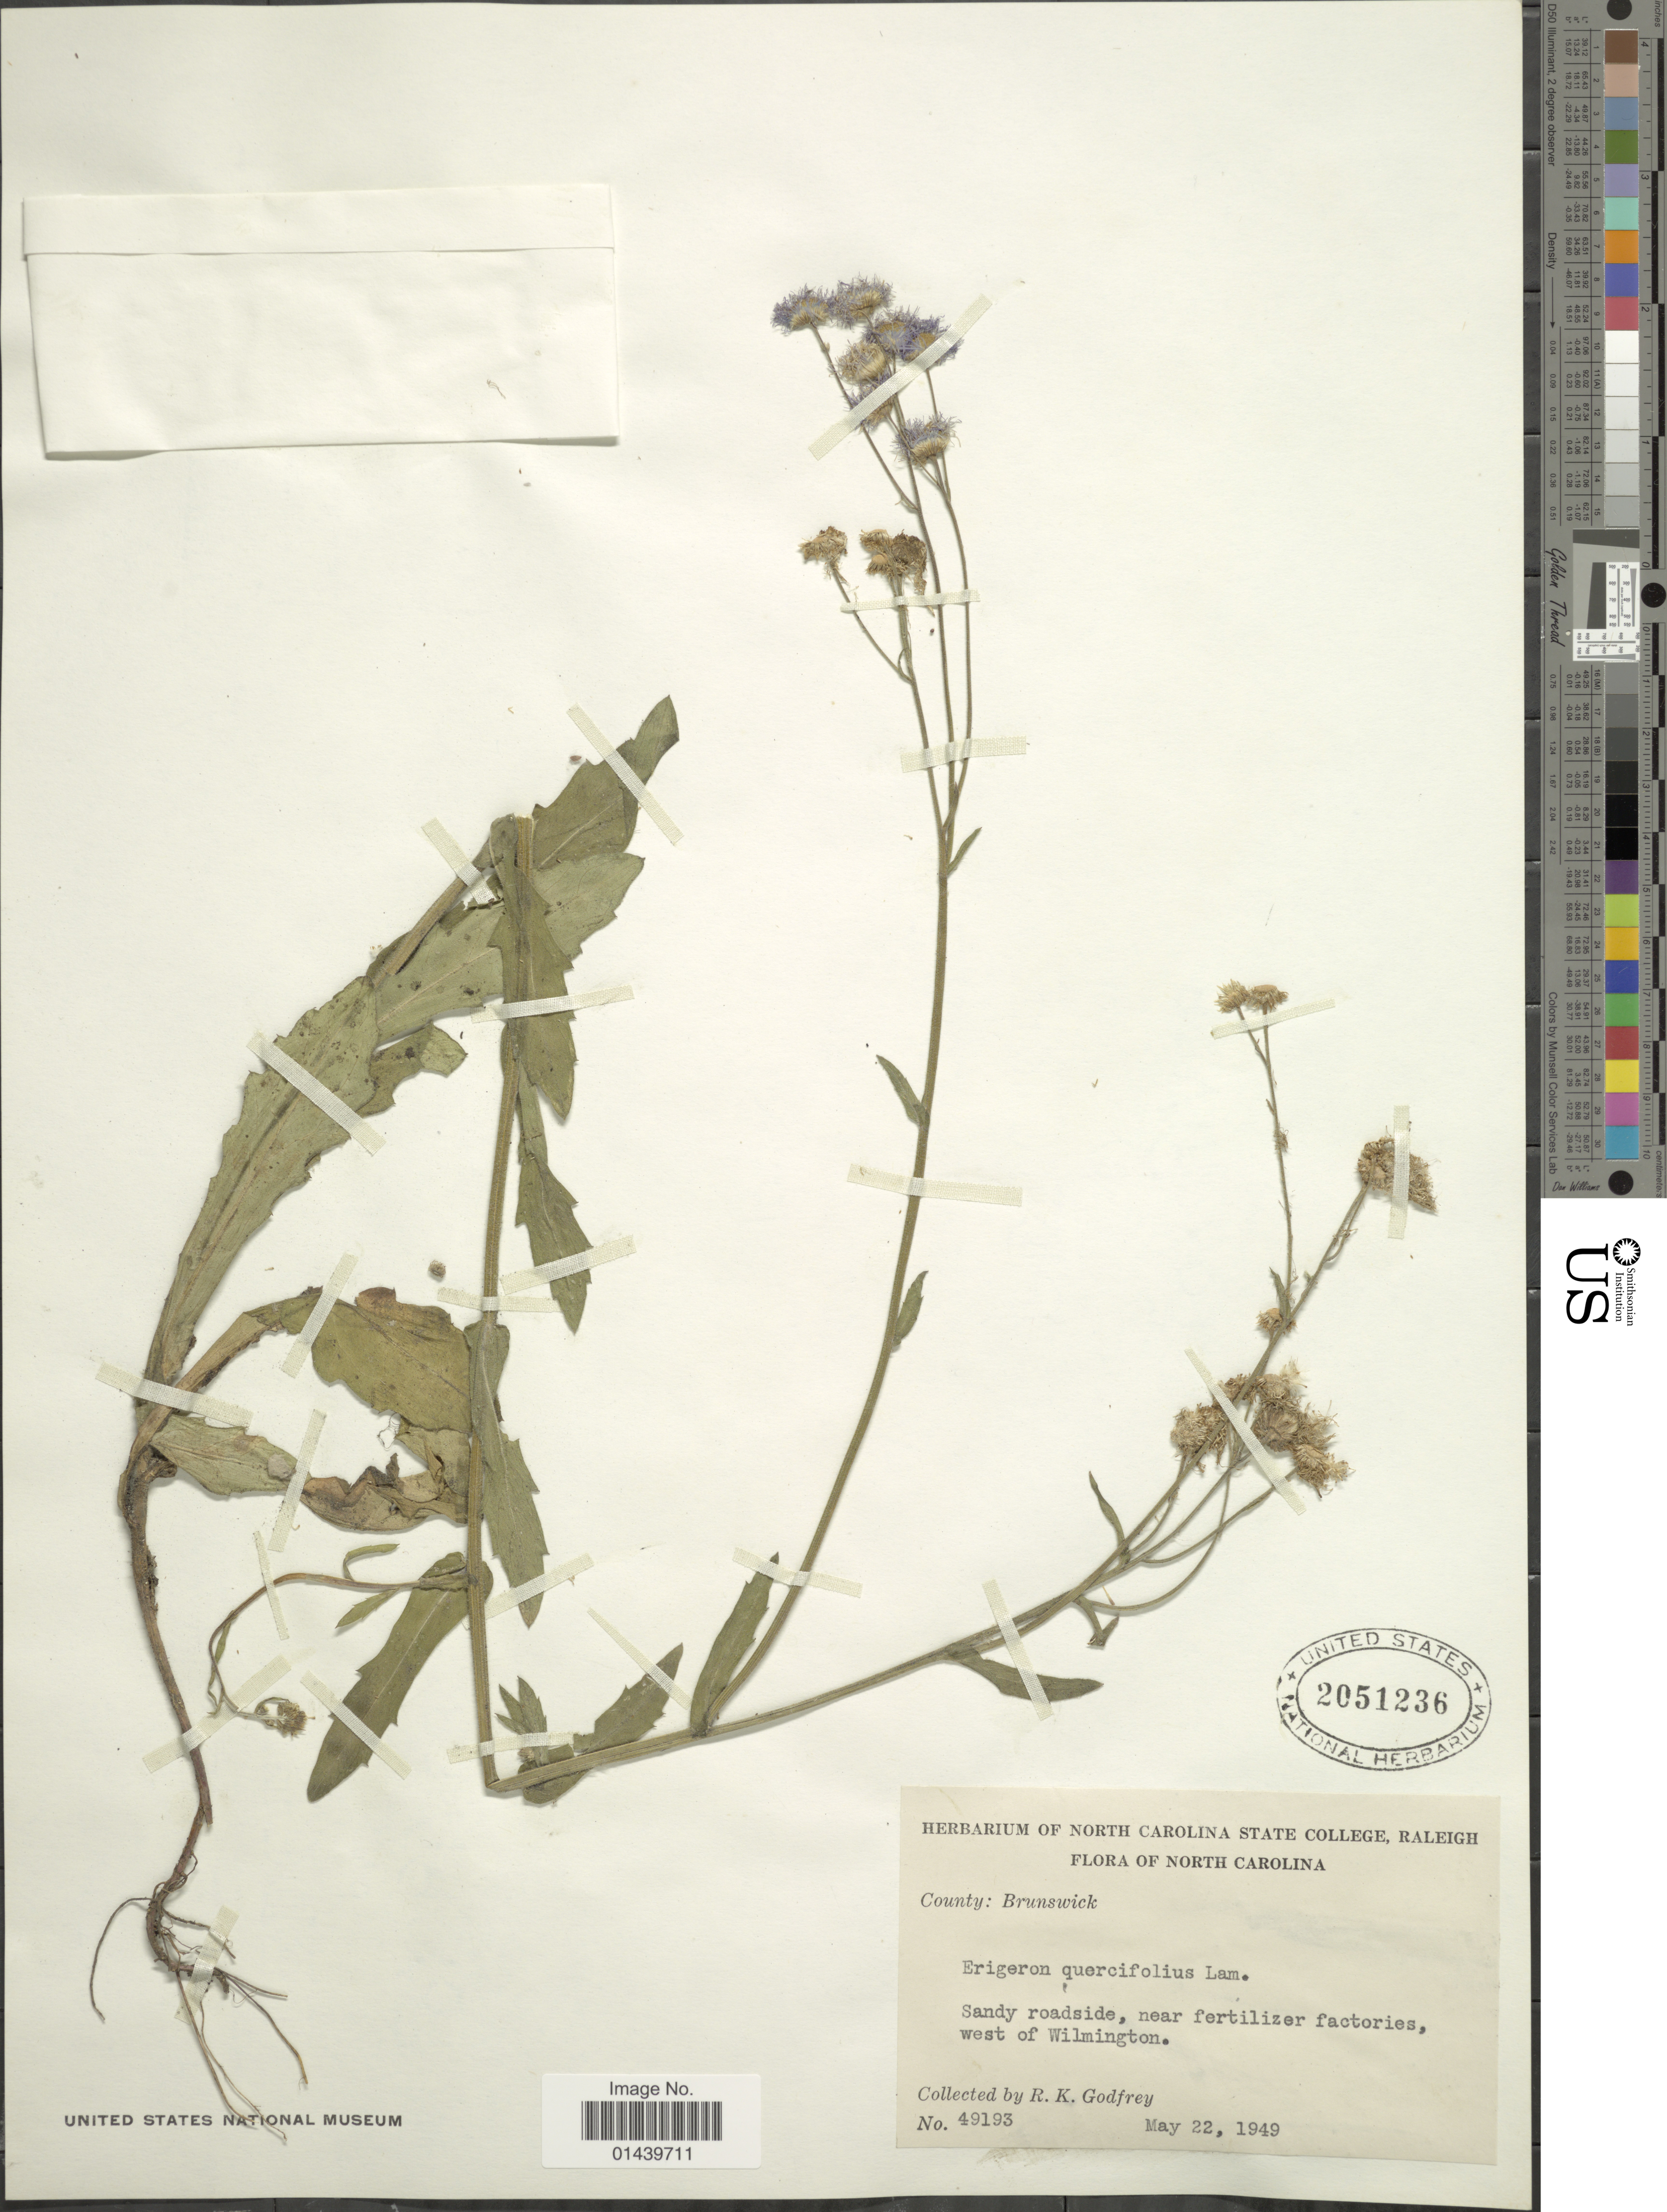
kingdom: Plantae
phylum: Tracheophyta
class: Magnoliopsida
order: Asterales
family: Asteraceae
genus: Erigeron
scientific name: Erigeron quercifolius Lam.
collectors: R. K. Godfrey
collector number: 49193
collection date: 1949-05-22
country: United States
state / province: North Carolina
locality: Sandy roadside, near fertilizer factories, west of Wilmington.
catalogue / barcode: US 2051236